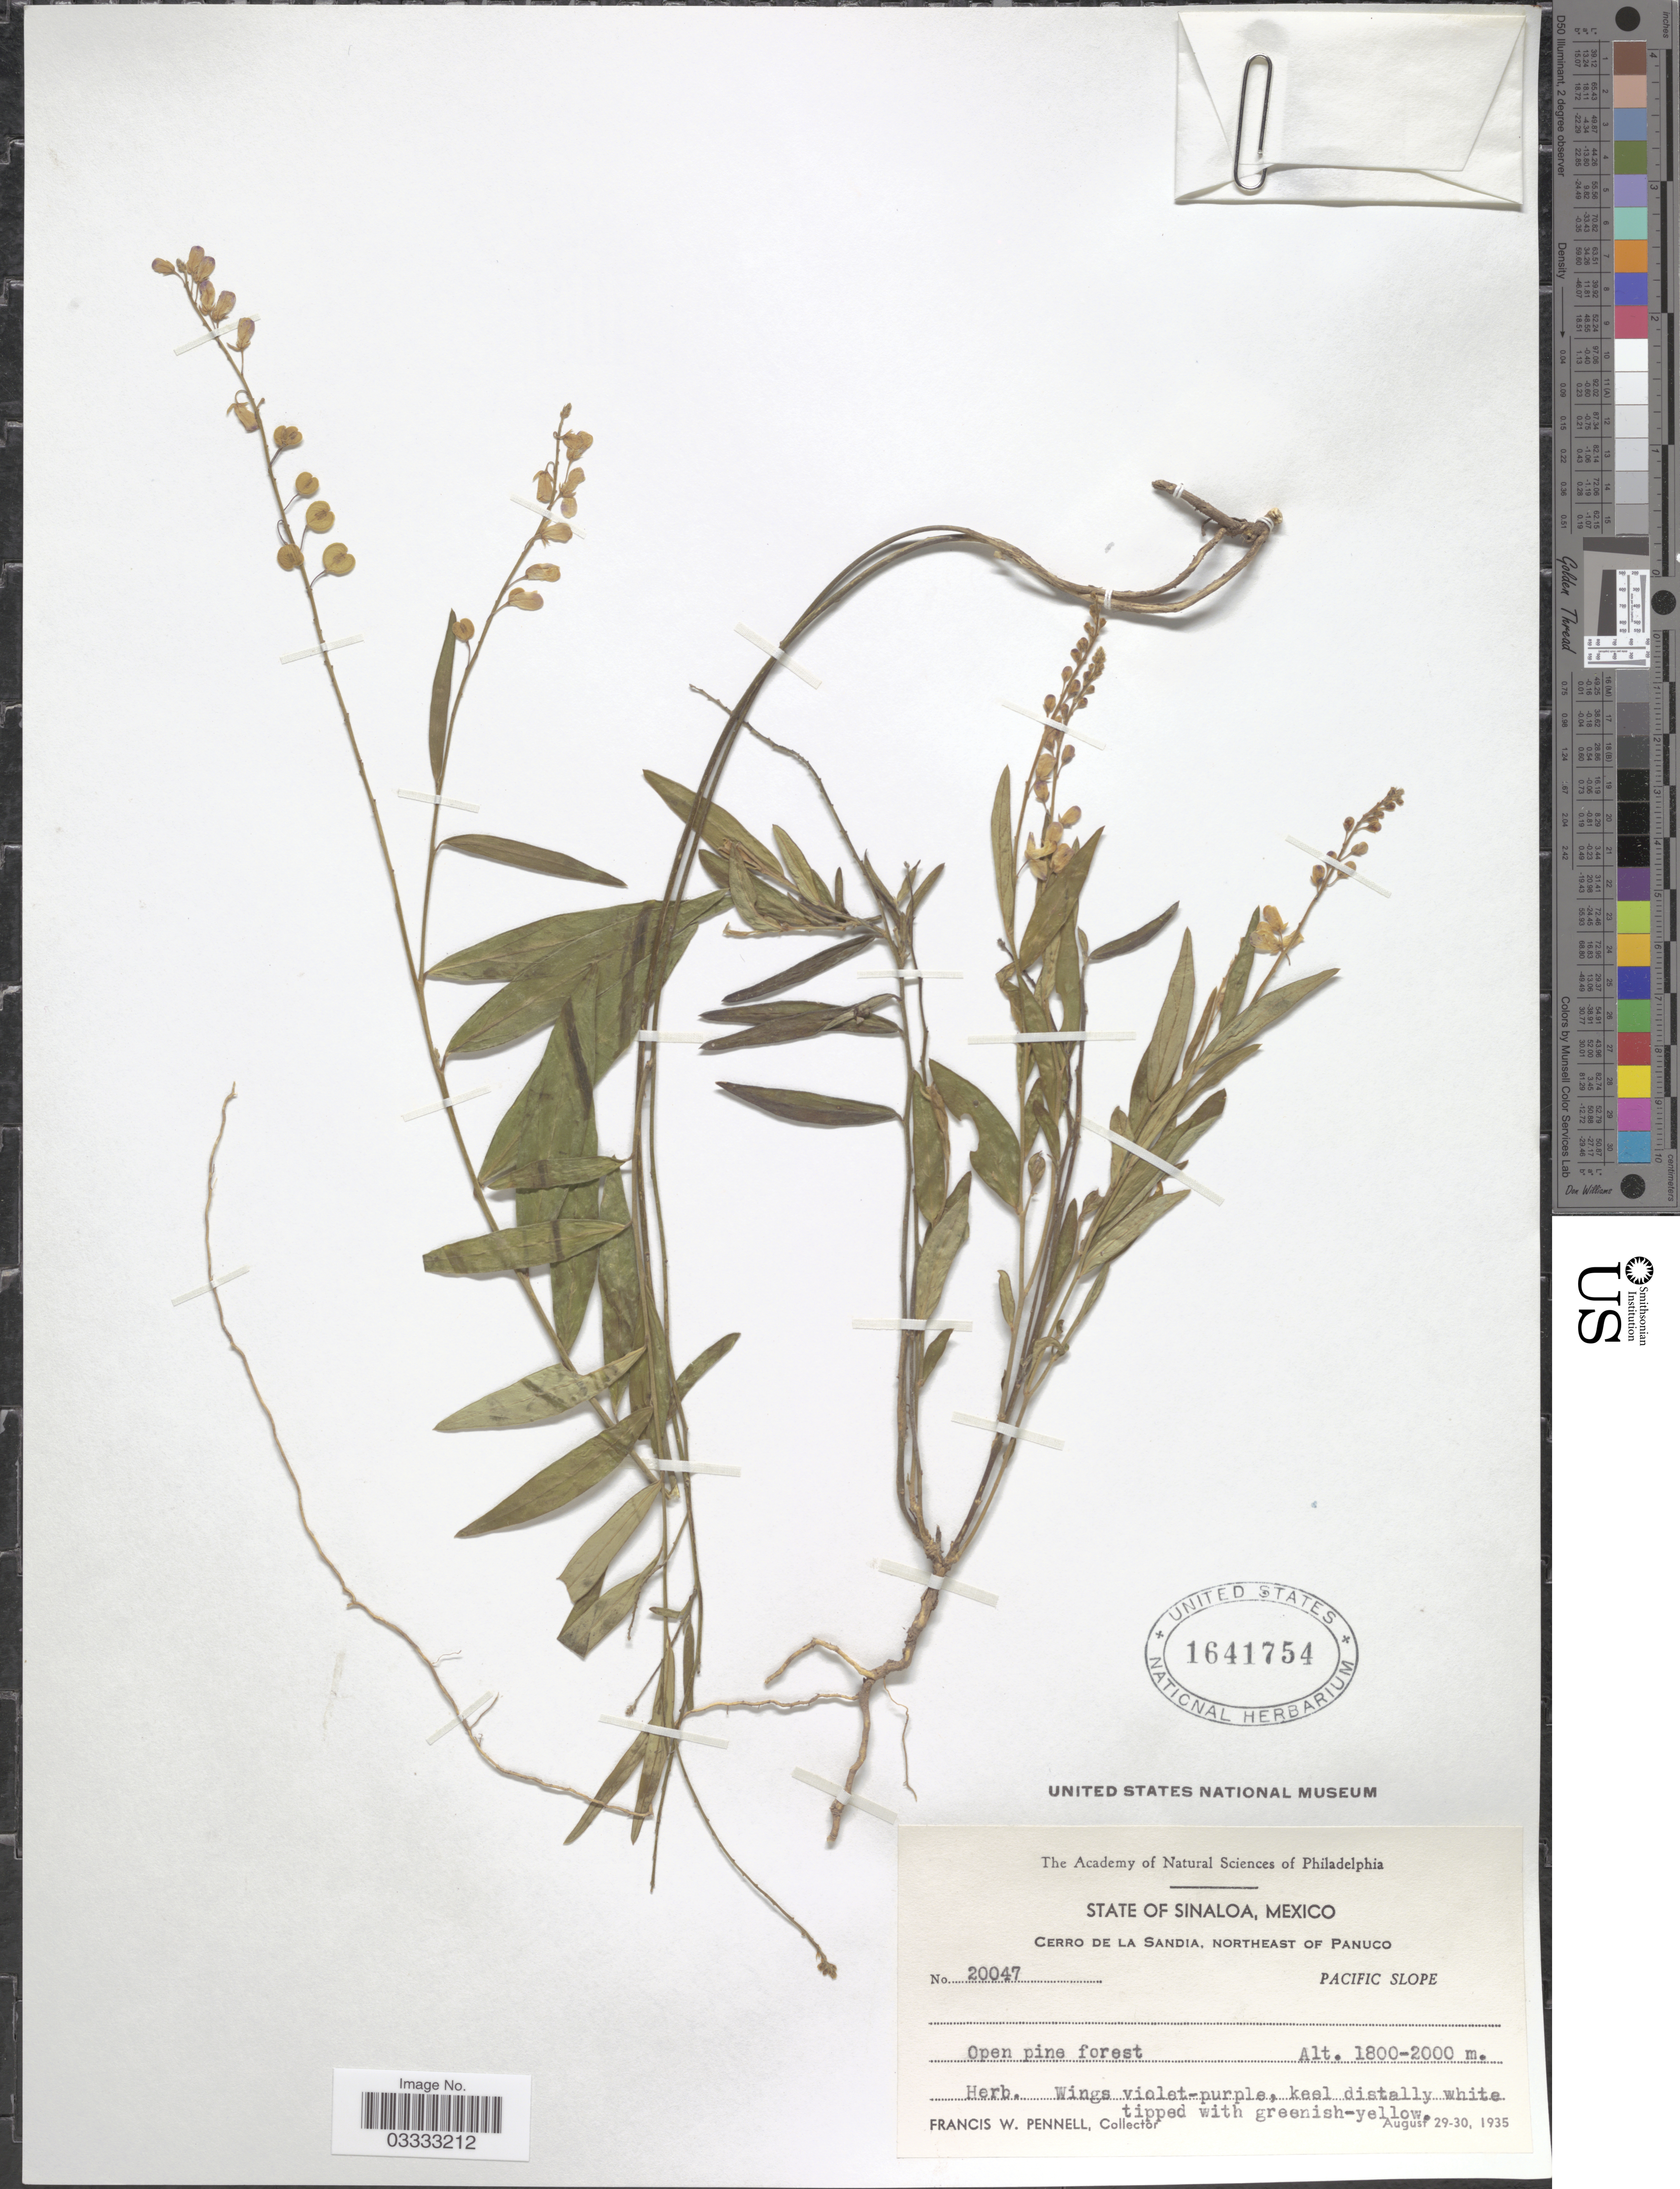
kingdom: Plantae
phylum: Tracheophyta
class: Magnoliopsida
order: Fabales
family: Polygalaceae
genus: Polygala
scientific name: Polygala sp.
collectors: F. W. Pennell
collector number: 20047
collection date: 1935-08-29/1935-08-30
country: Mexico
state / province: Sinaloa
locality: Cerro de La Sandia, Northeast of Panuco. Pacific Slope.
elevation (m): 1800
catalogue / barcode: US 1641754